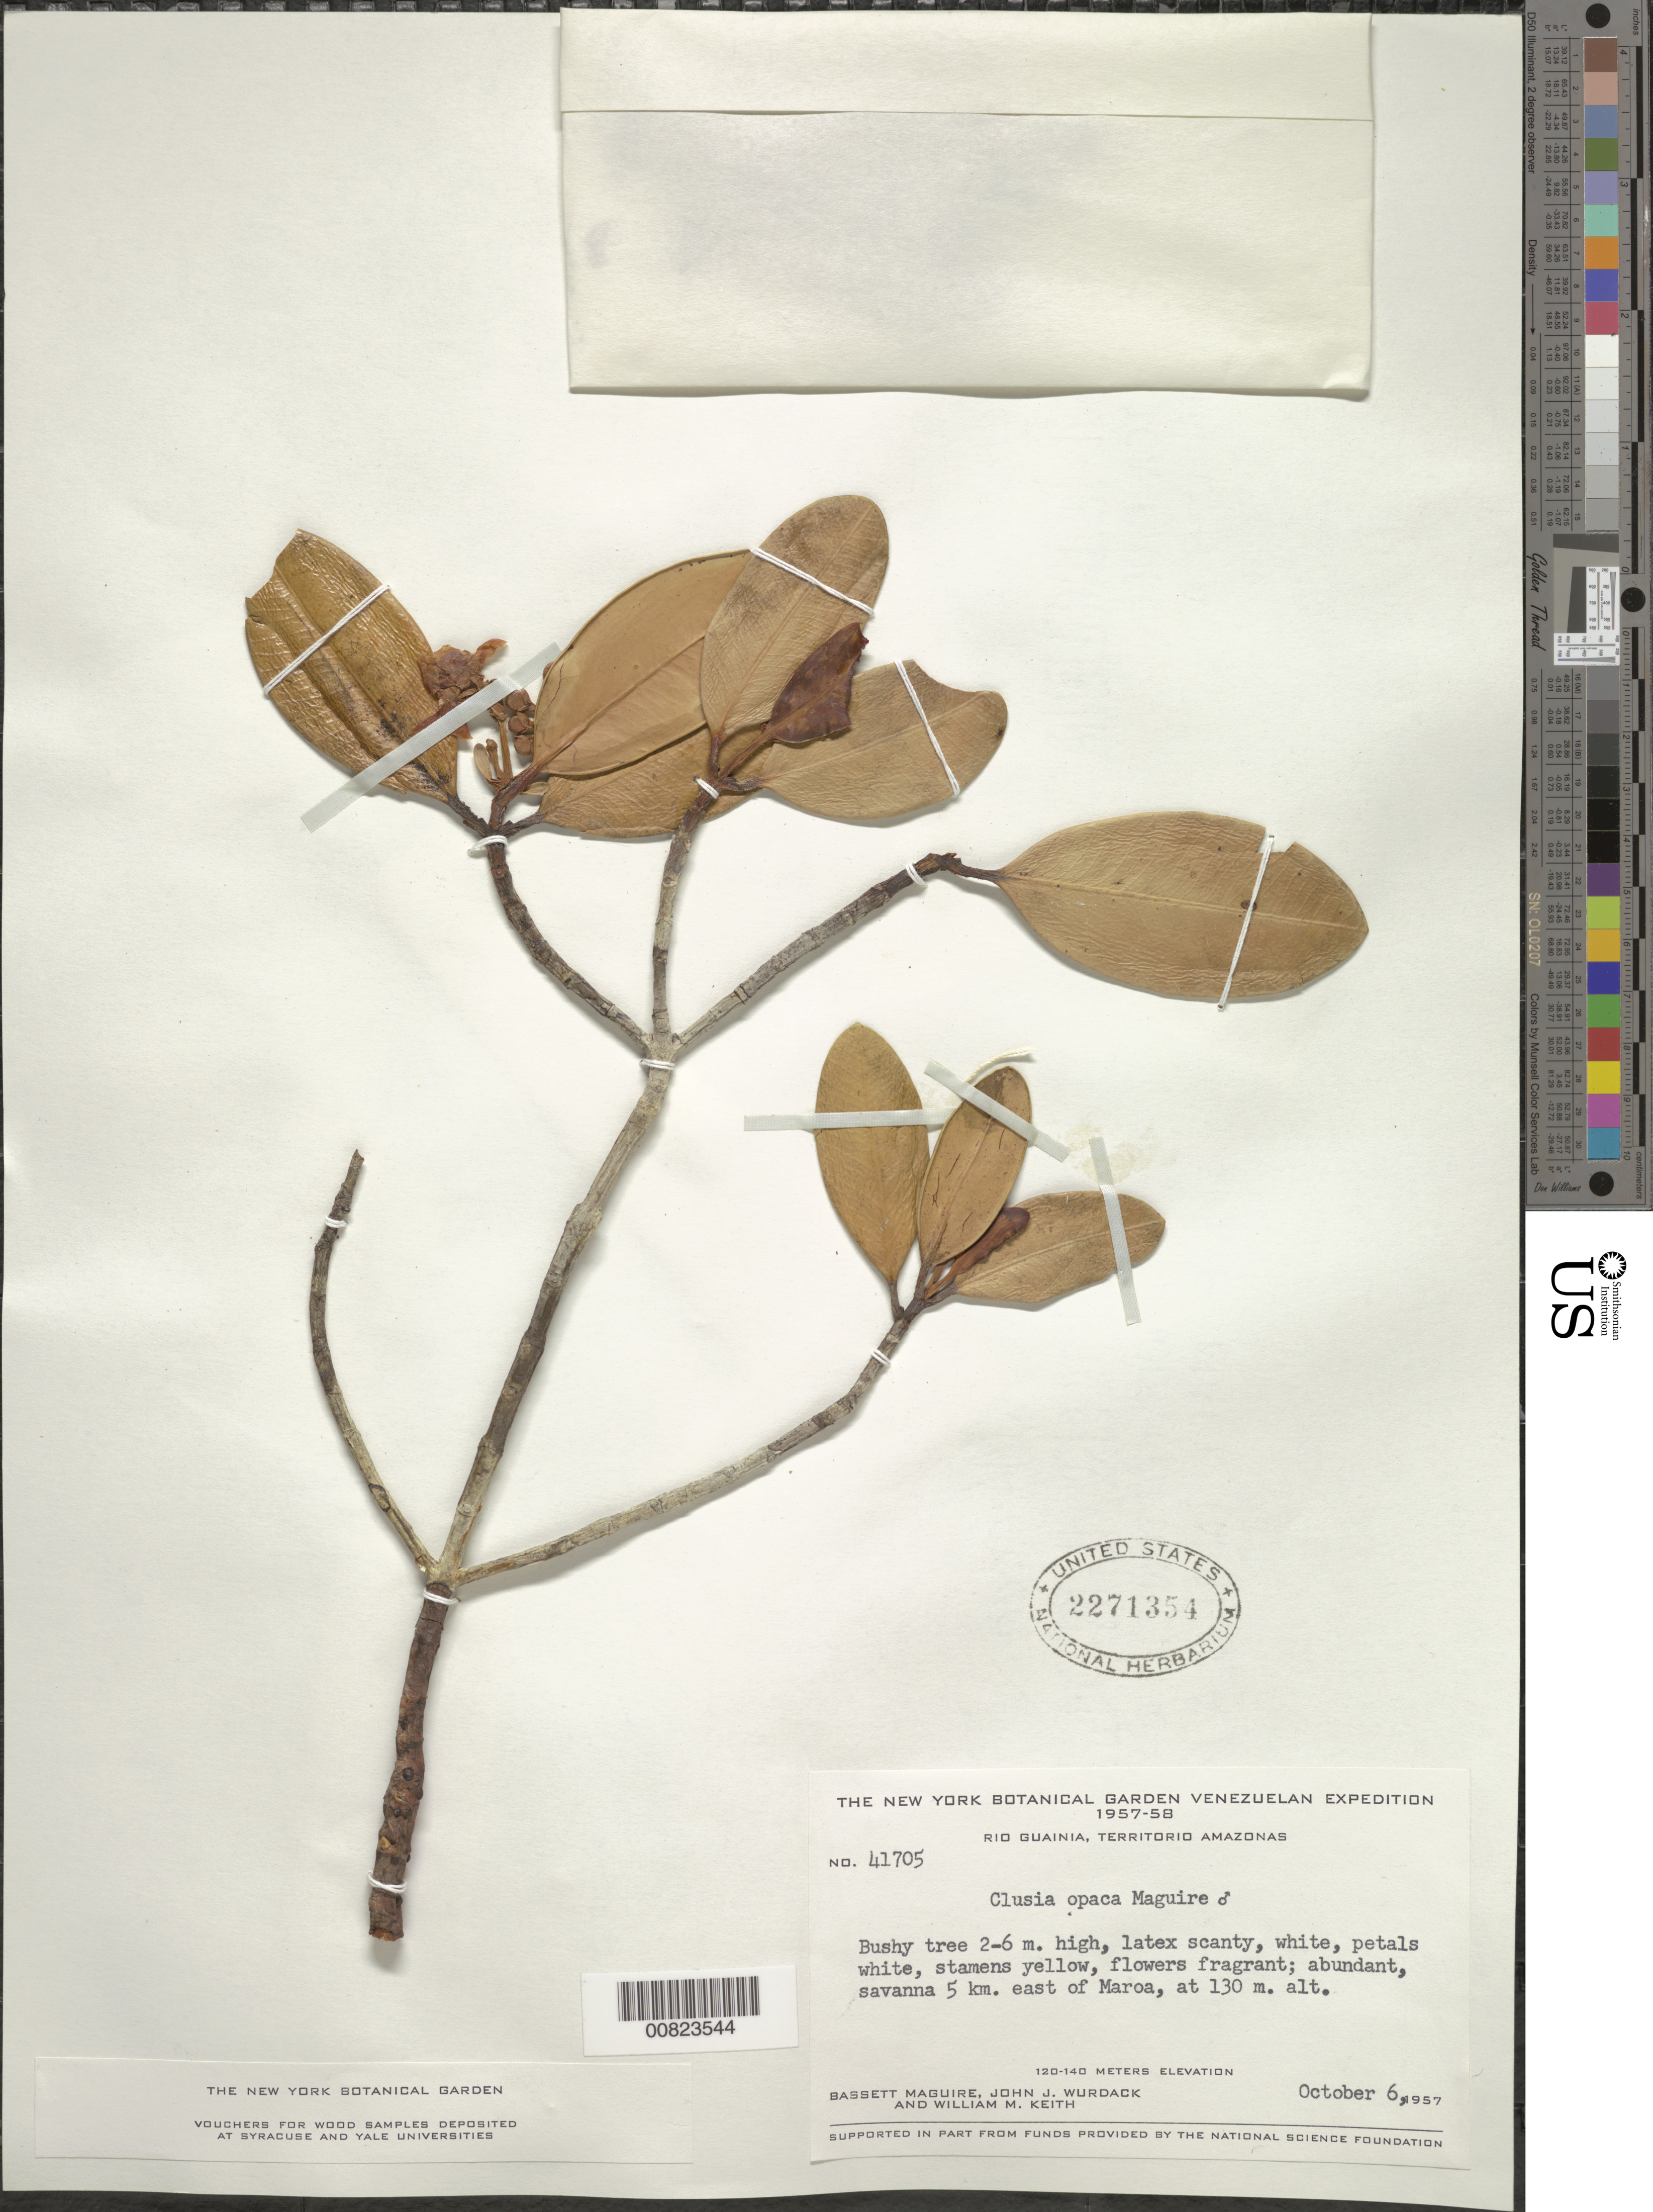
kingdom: Plantae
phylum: Tracheophyta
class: Magnoliopsida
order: Malpighiales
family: Clusiaceae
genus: Clusia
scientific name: Clusia opaca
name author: Maguire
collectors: B. Maguire, J. J. Wurdack & W. Keith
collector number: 41705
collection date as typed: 6-Oct-57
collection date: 1957-10-06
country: Venezuela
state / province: Amazonas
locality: Río Guainía, 5 km E of Maroa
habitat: Savanna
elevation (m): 120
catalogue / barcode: US 2271354